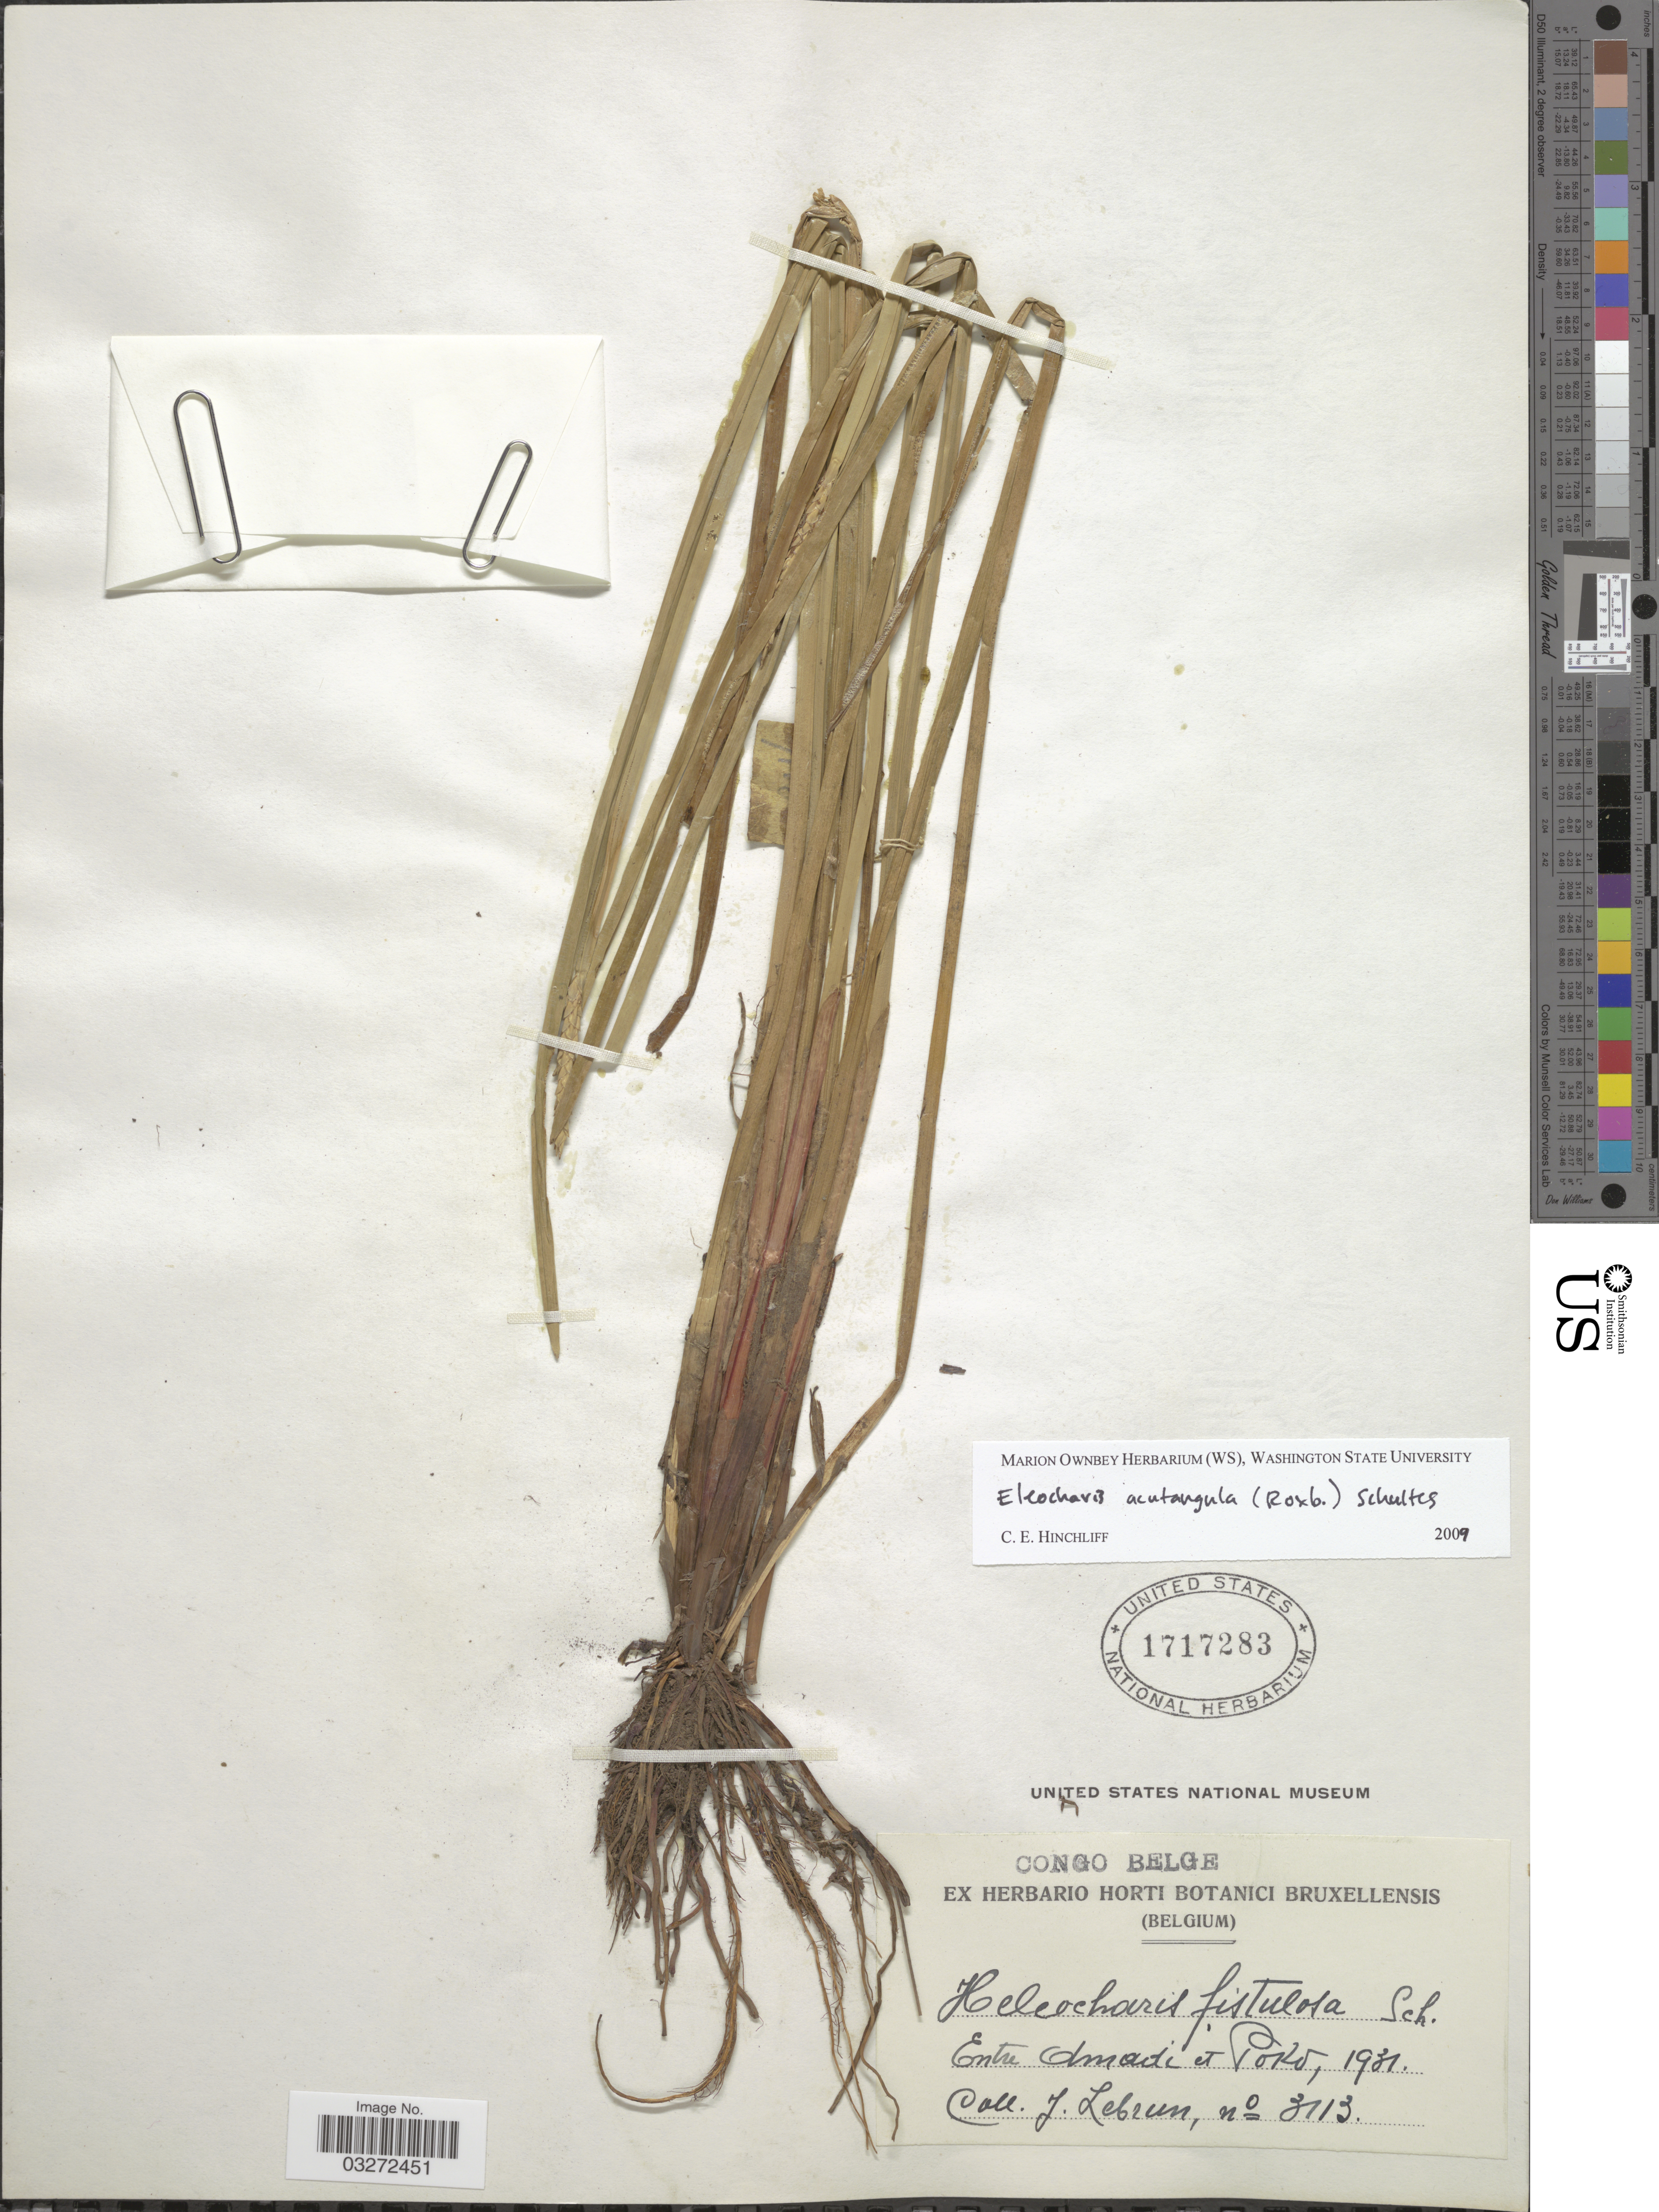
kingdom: Plantae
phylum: Tracheophyta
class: Liliopsida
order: Poales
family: Cyperaceae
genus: Eleocharis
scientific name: Eleocharis acutangula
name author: (Roxb.) Schult.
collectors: J. A. Lebrun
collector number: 3113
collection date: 1931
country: Congo, Democratic Republic of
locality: Congo Belge, Entre Amadi et Poko.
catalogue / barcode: US 1717283